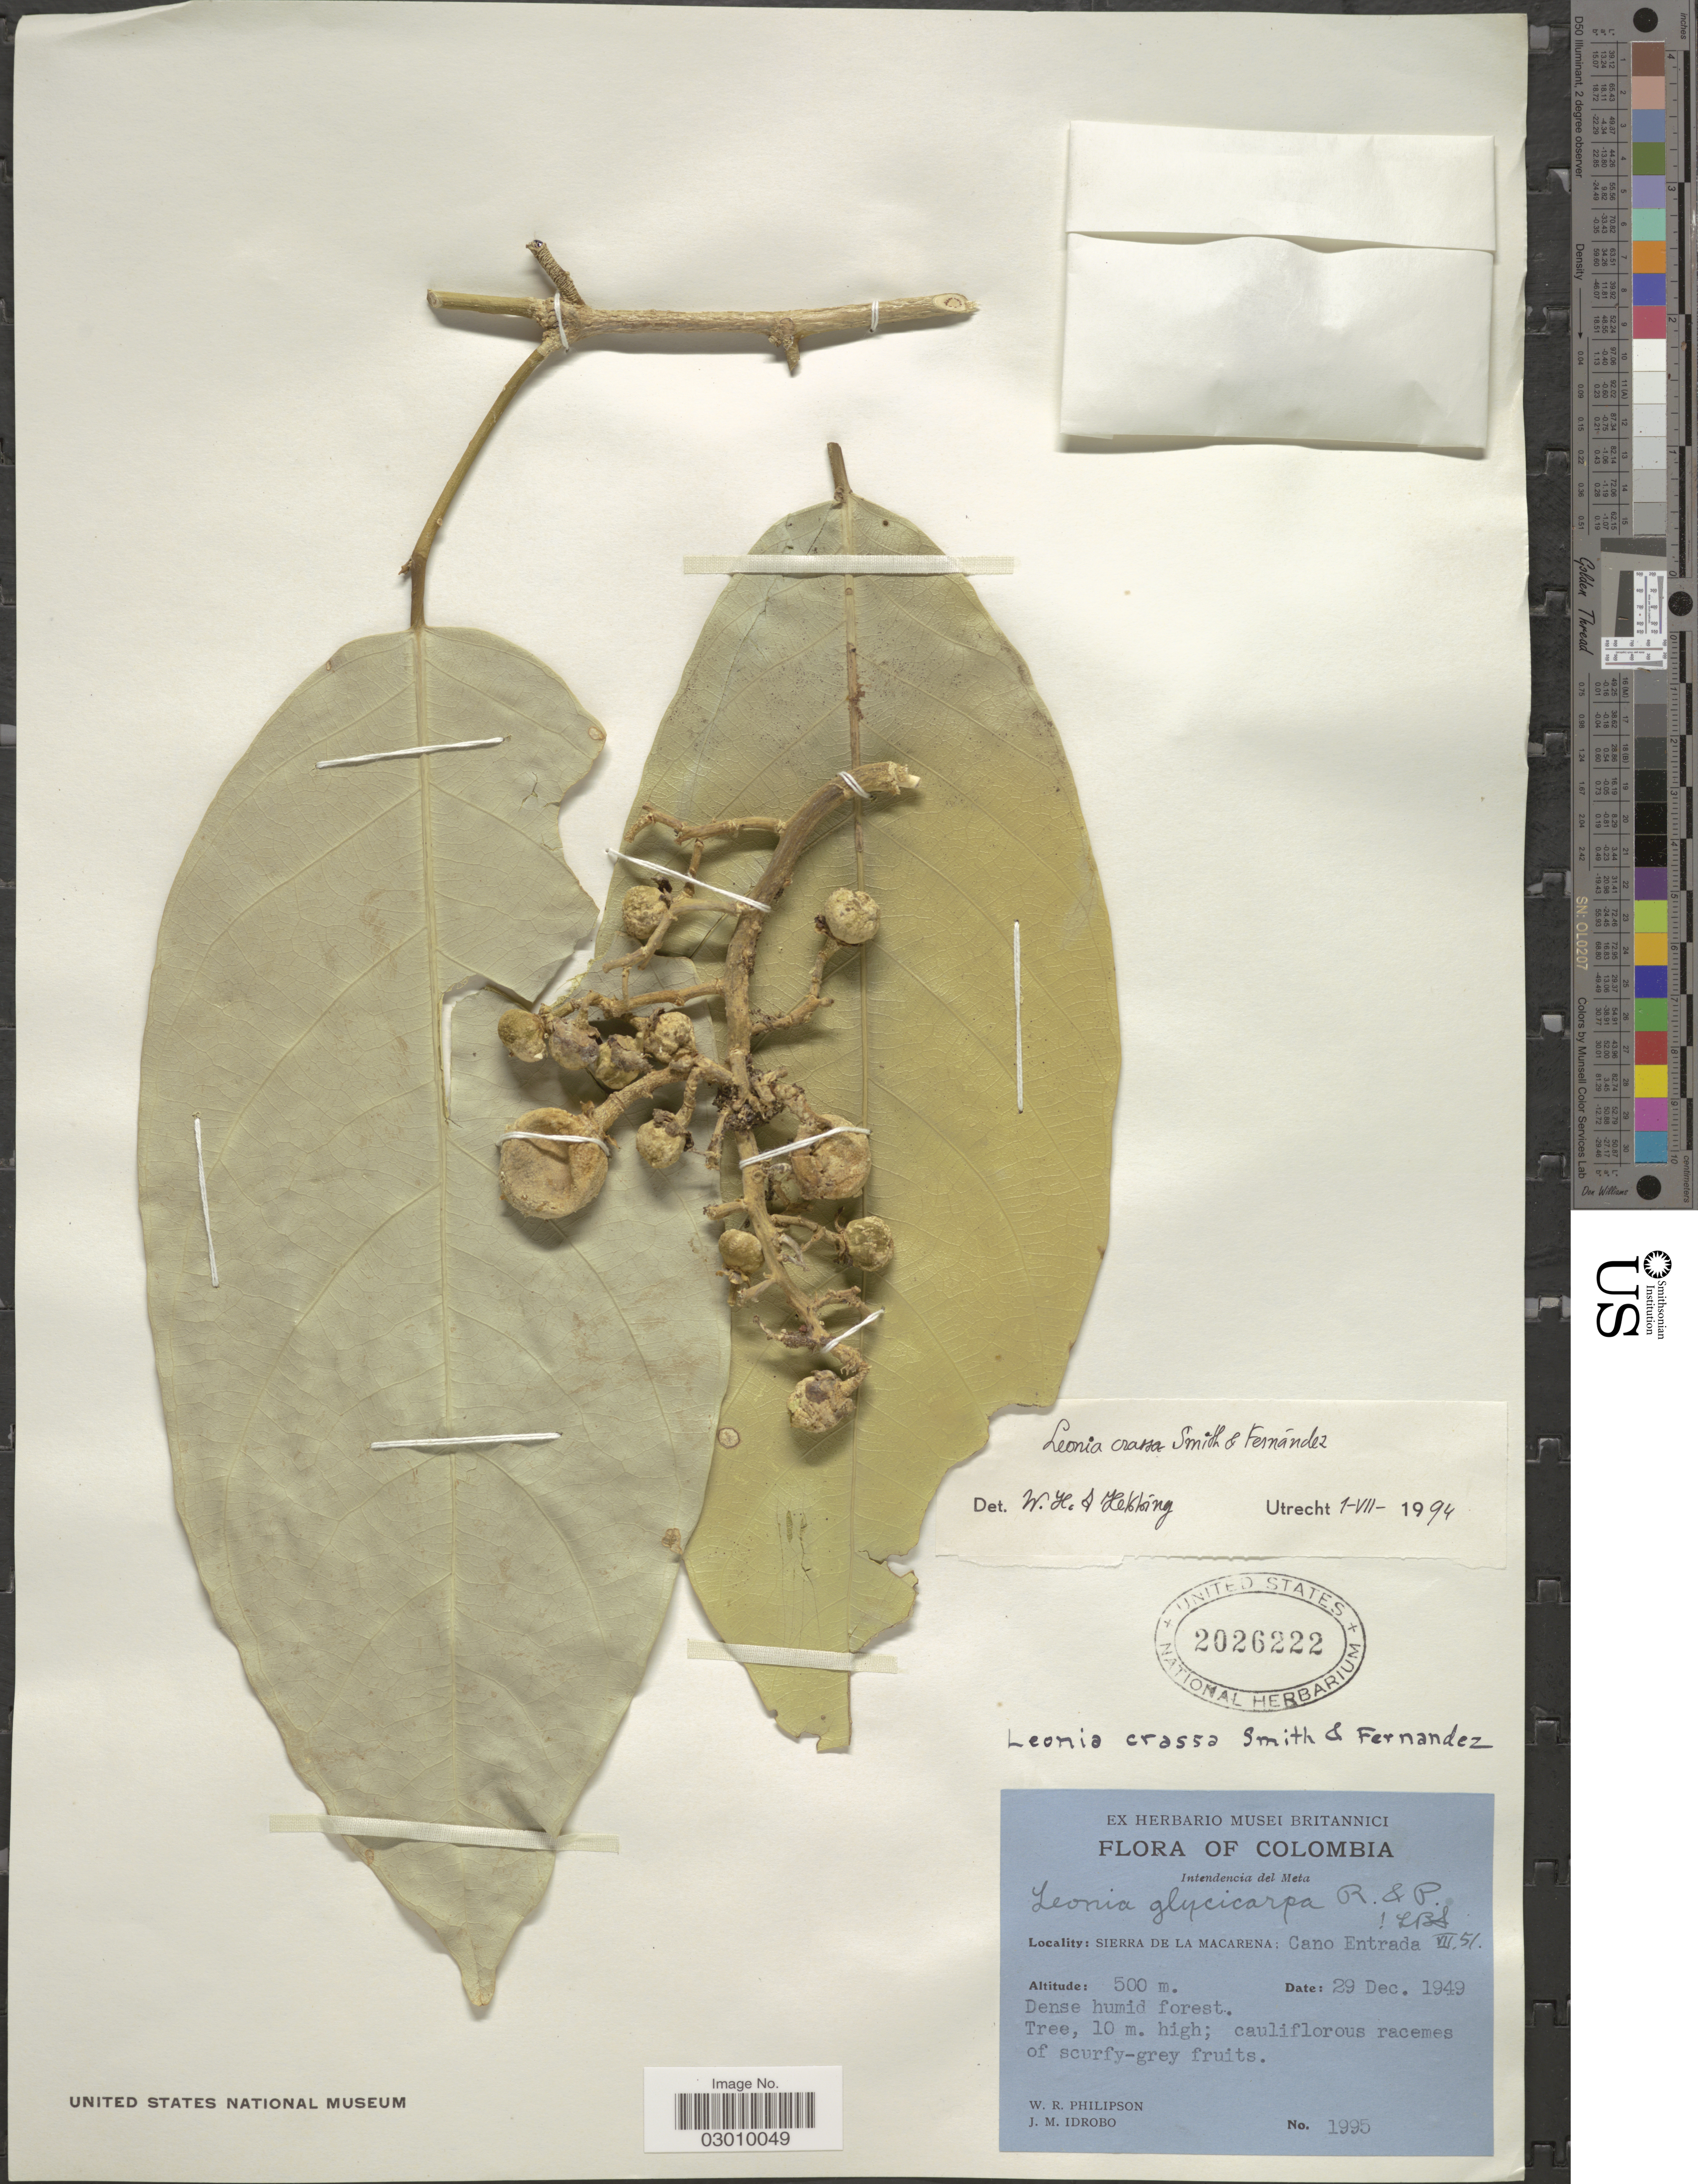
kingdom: Plantae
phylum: Tracheophyta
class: Magnoliopsida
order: Malpighiales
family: Violaceae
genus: Leonia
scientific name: Leonia crassa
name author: L.B. Sm. & A. Fernández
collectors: W. R. Philipson & J. M. Idrobo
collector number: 1995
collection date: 1949-12-29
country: Colombia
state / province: Meta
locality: Intendencia del Meta, Sierra De La Macarena: Cano Entrada.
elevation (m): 500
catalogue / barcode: US 2026222